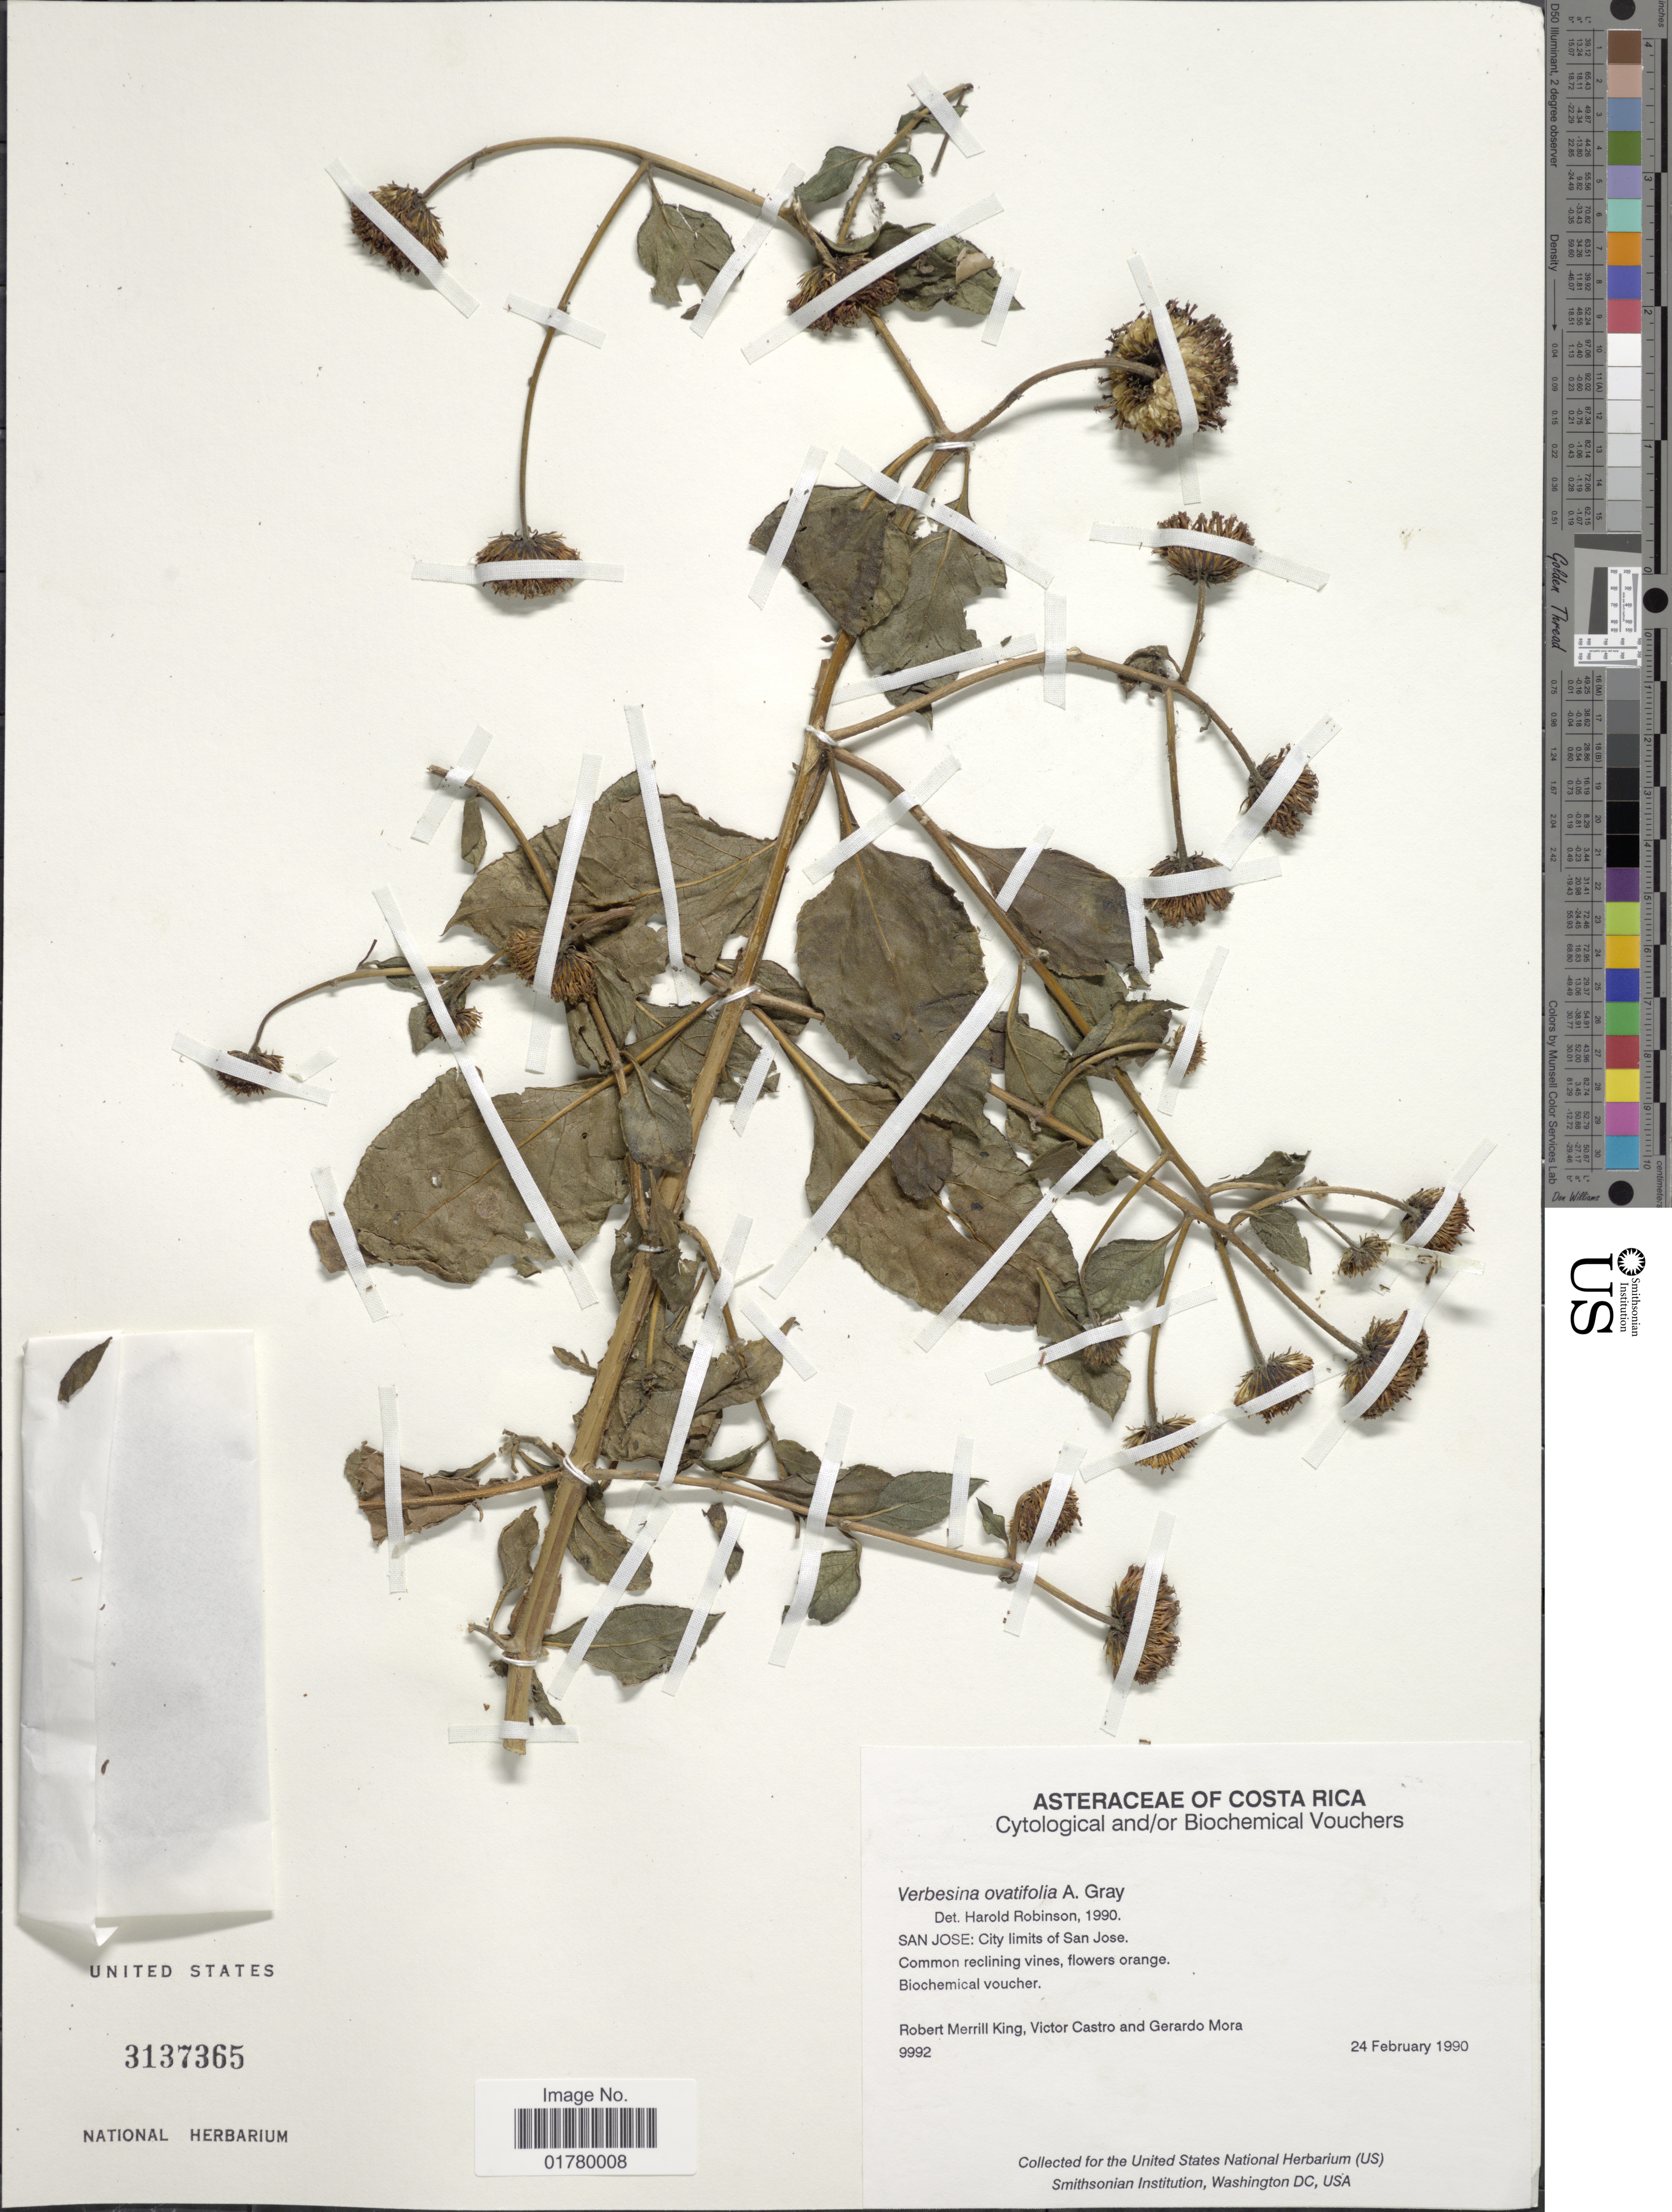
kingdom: Plantae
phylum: Tracheophyta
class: Magnoliopsida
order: Asterales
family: Asteraceae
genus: Verbesina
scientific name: Verbesina ovatifolia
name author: A. Gray ex Hemsl.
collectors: R. M. King, V. Castro & G. Mora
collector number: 9992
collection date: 1990-02-24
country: Costa Rica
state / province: San José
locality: City limits of San Jose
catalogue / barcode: US 3137365